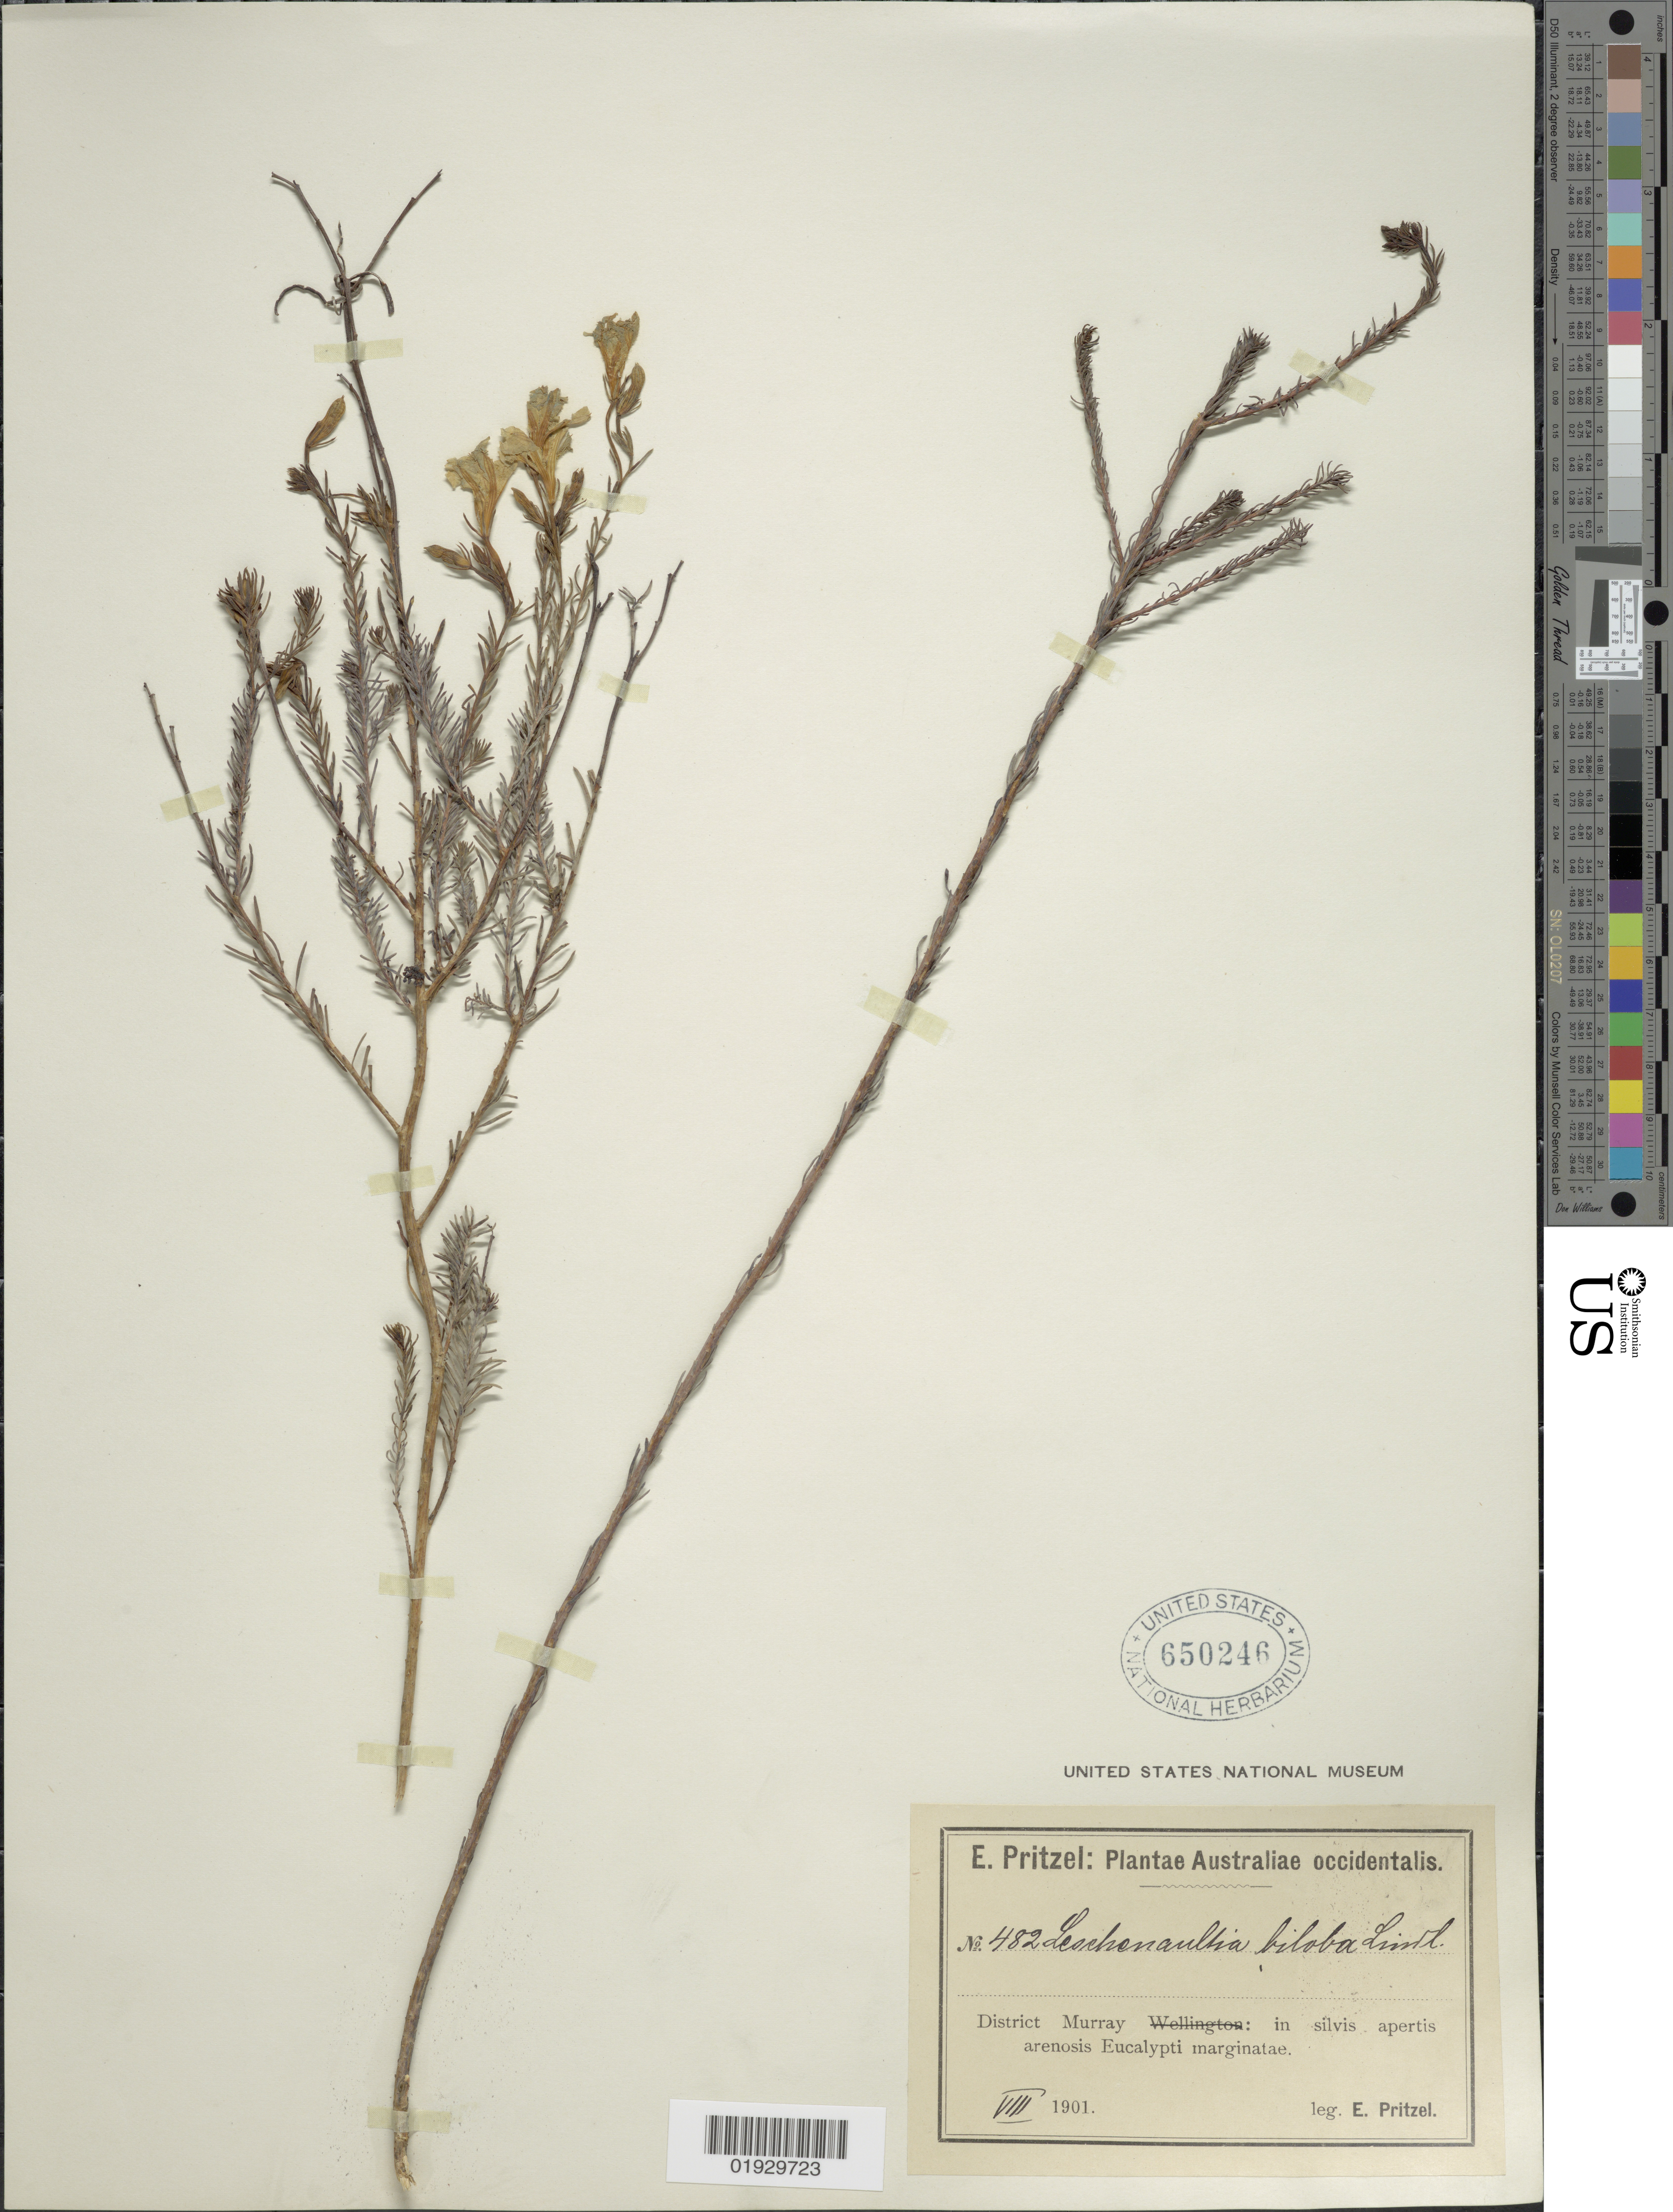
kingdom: Plantae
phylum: Tracheophyta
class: Magnoliopsida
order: Asterales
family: Goodeniaceae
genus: Leschenaultia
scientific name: Leschenaultia biloba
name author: Lindl.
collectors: E. G. Pritzel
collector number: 482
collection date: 1901-08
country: Australia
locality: Australiae occidentalis. District Murray: in silvis apertis arenosis Eucalypti marginatae.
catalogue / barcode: US 650246